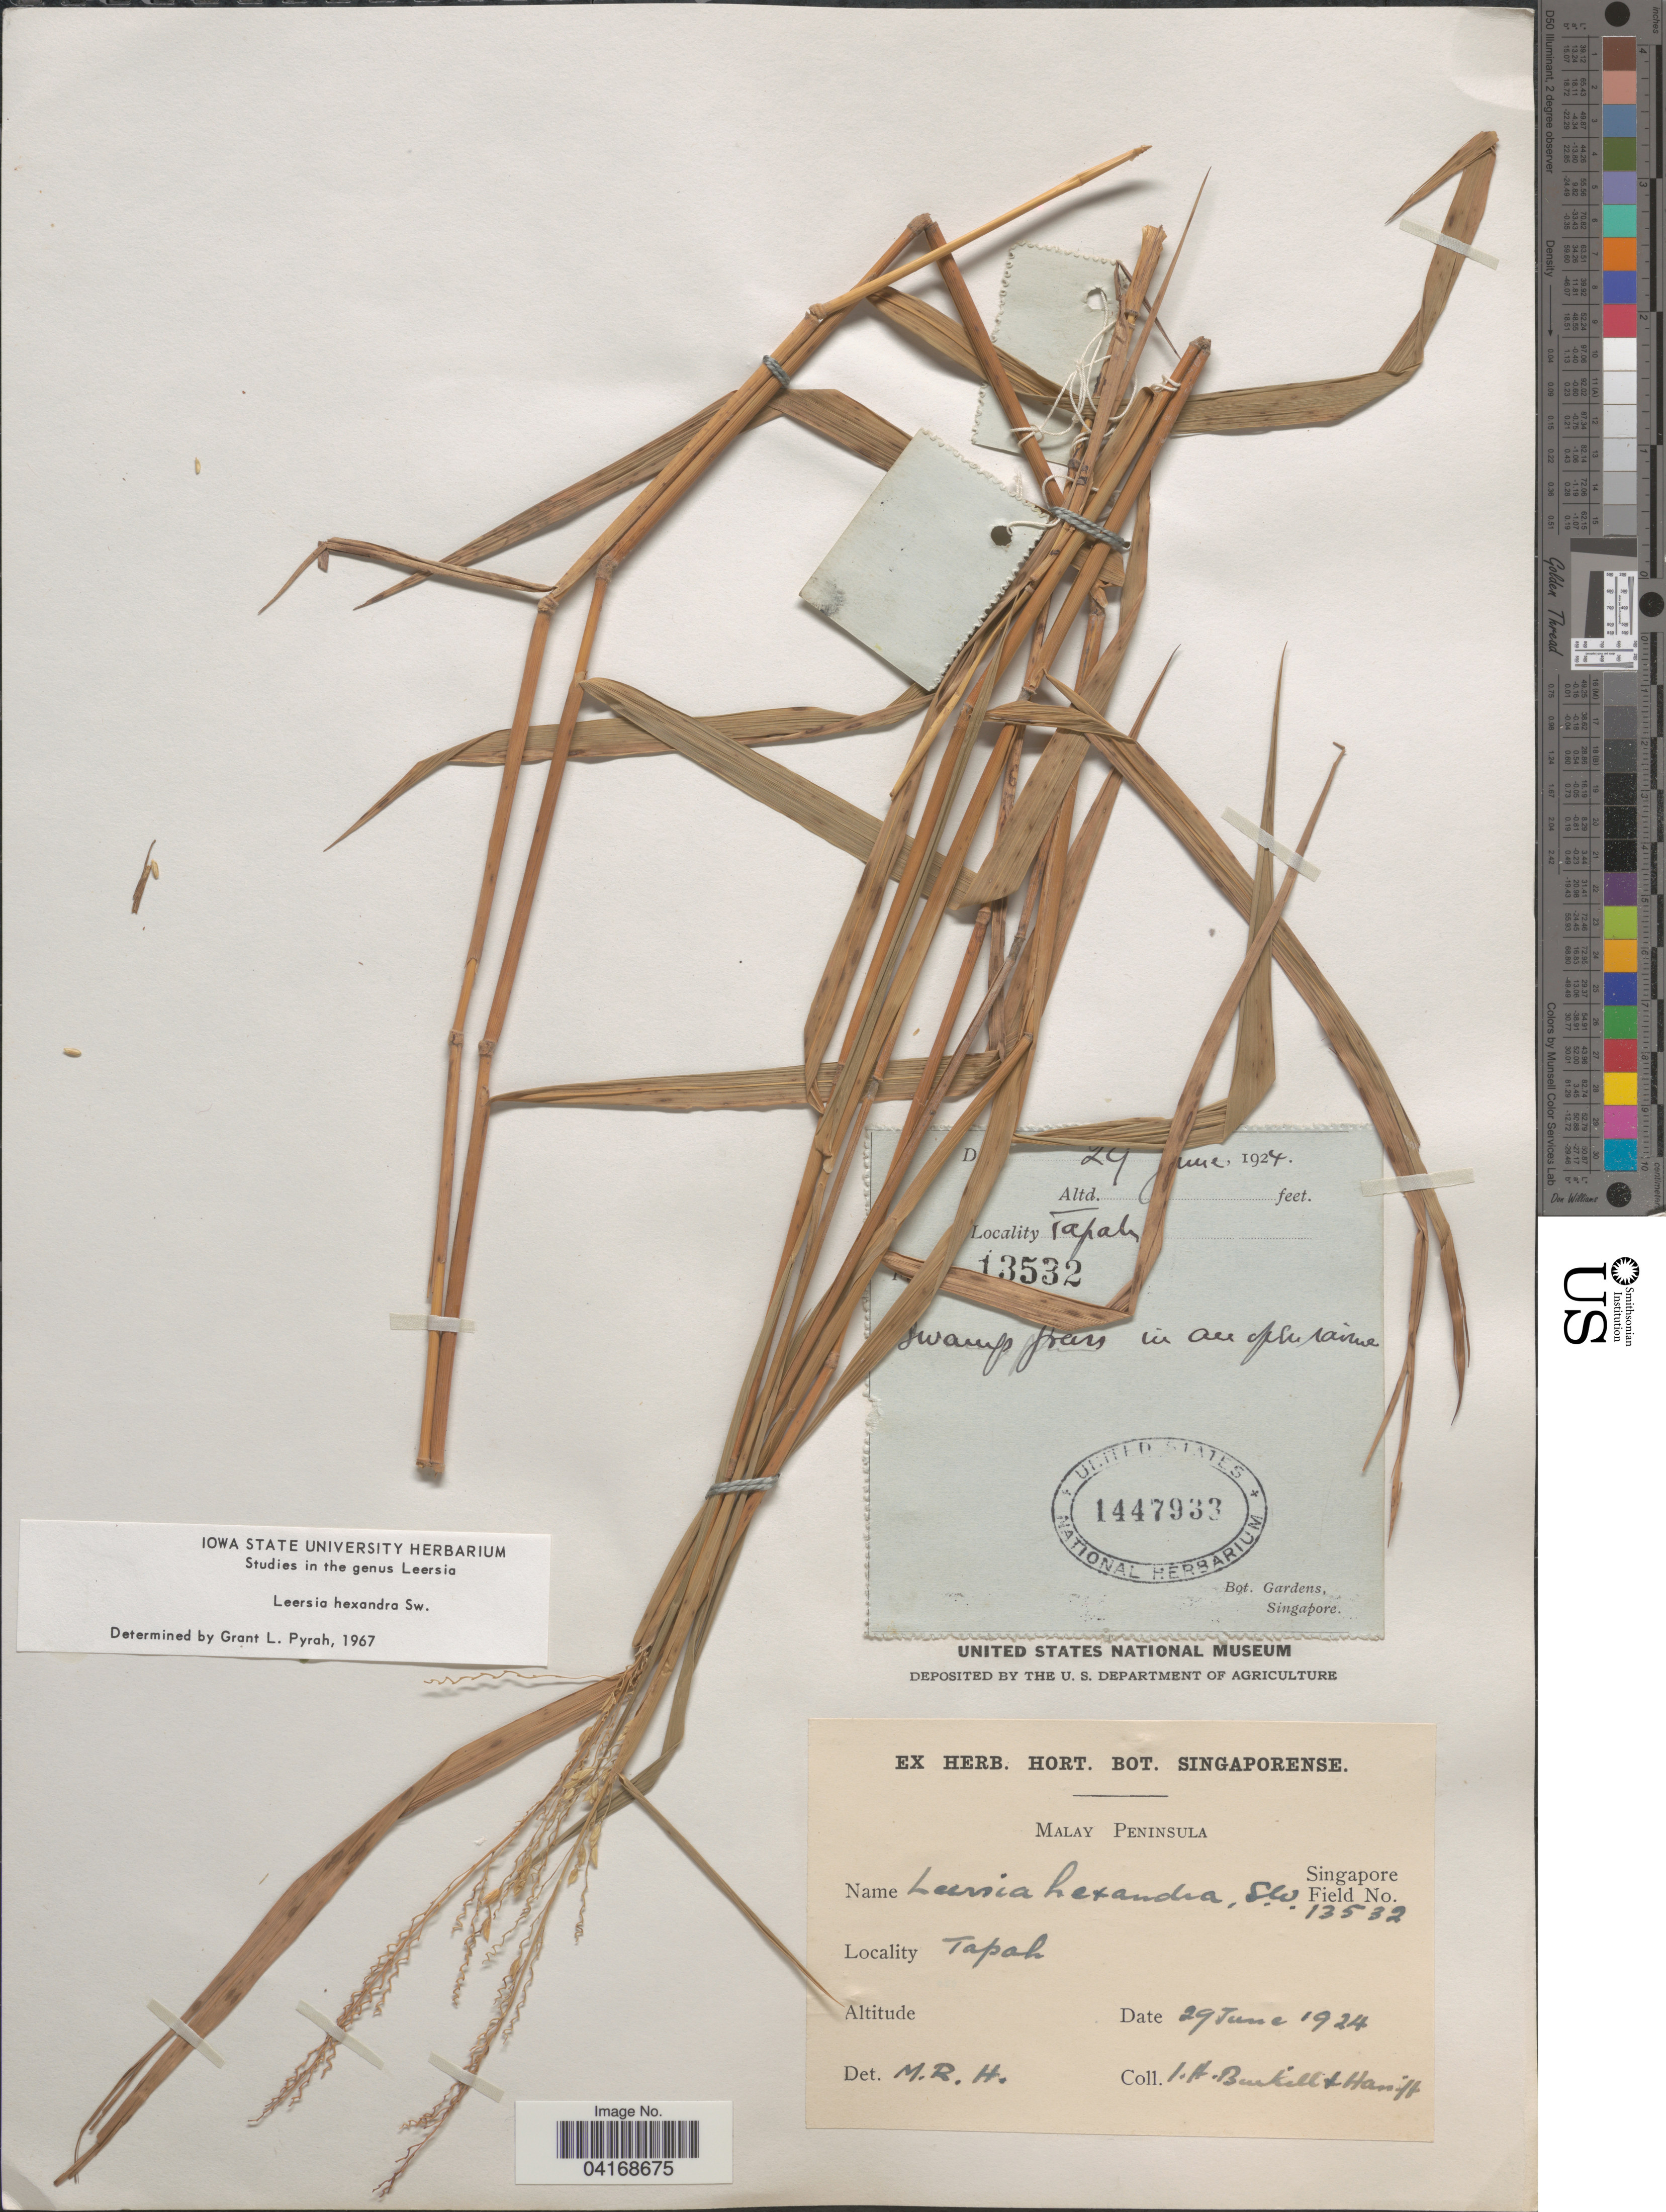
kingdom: Plantae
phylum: Tracheophyta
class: Liliopsida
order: Poales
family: Poaceae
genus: Leersia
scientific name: Leersia hexandra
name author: Sw.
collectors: I. H. Burkill & -. Haniff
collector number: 13532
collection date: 1924-06-29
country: Singapore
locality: Malay Peninsula. Tapah.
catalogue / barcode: US 1447933